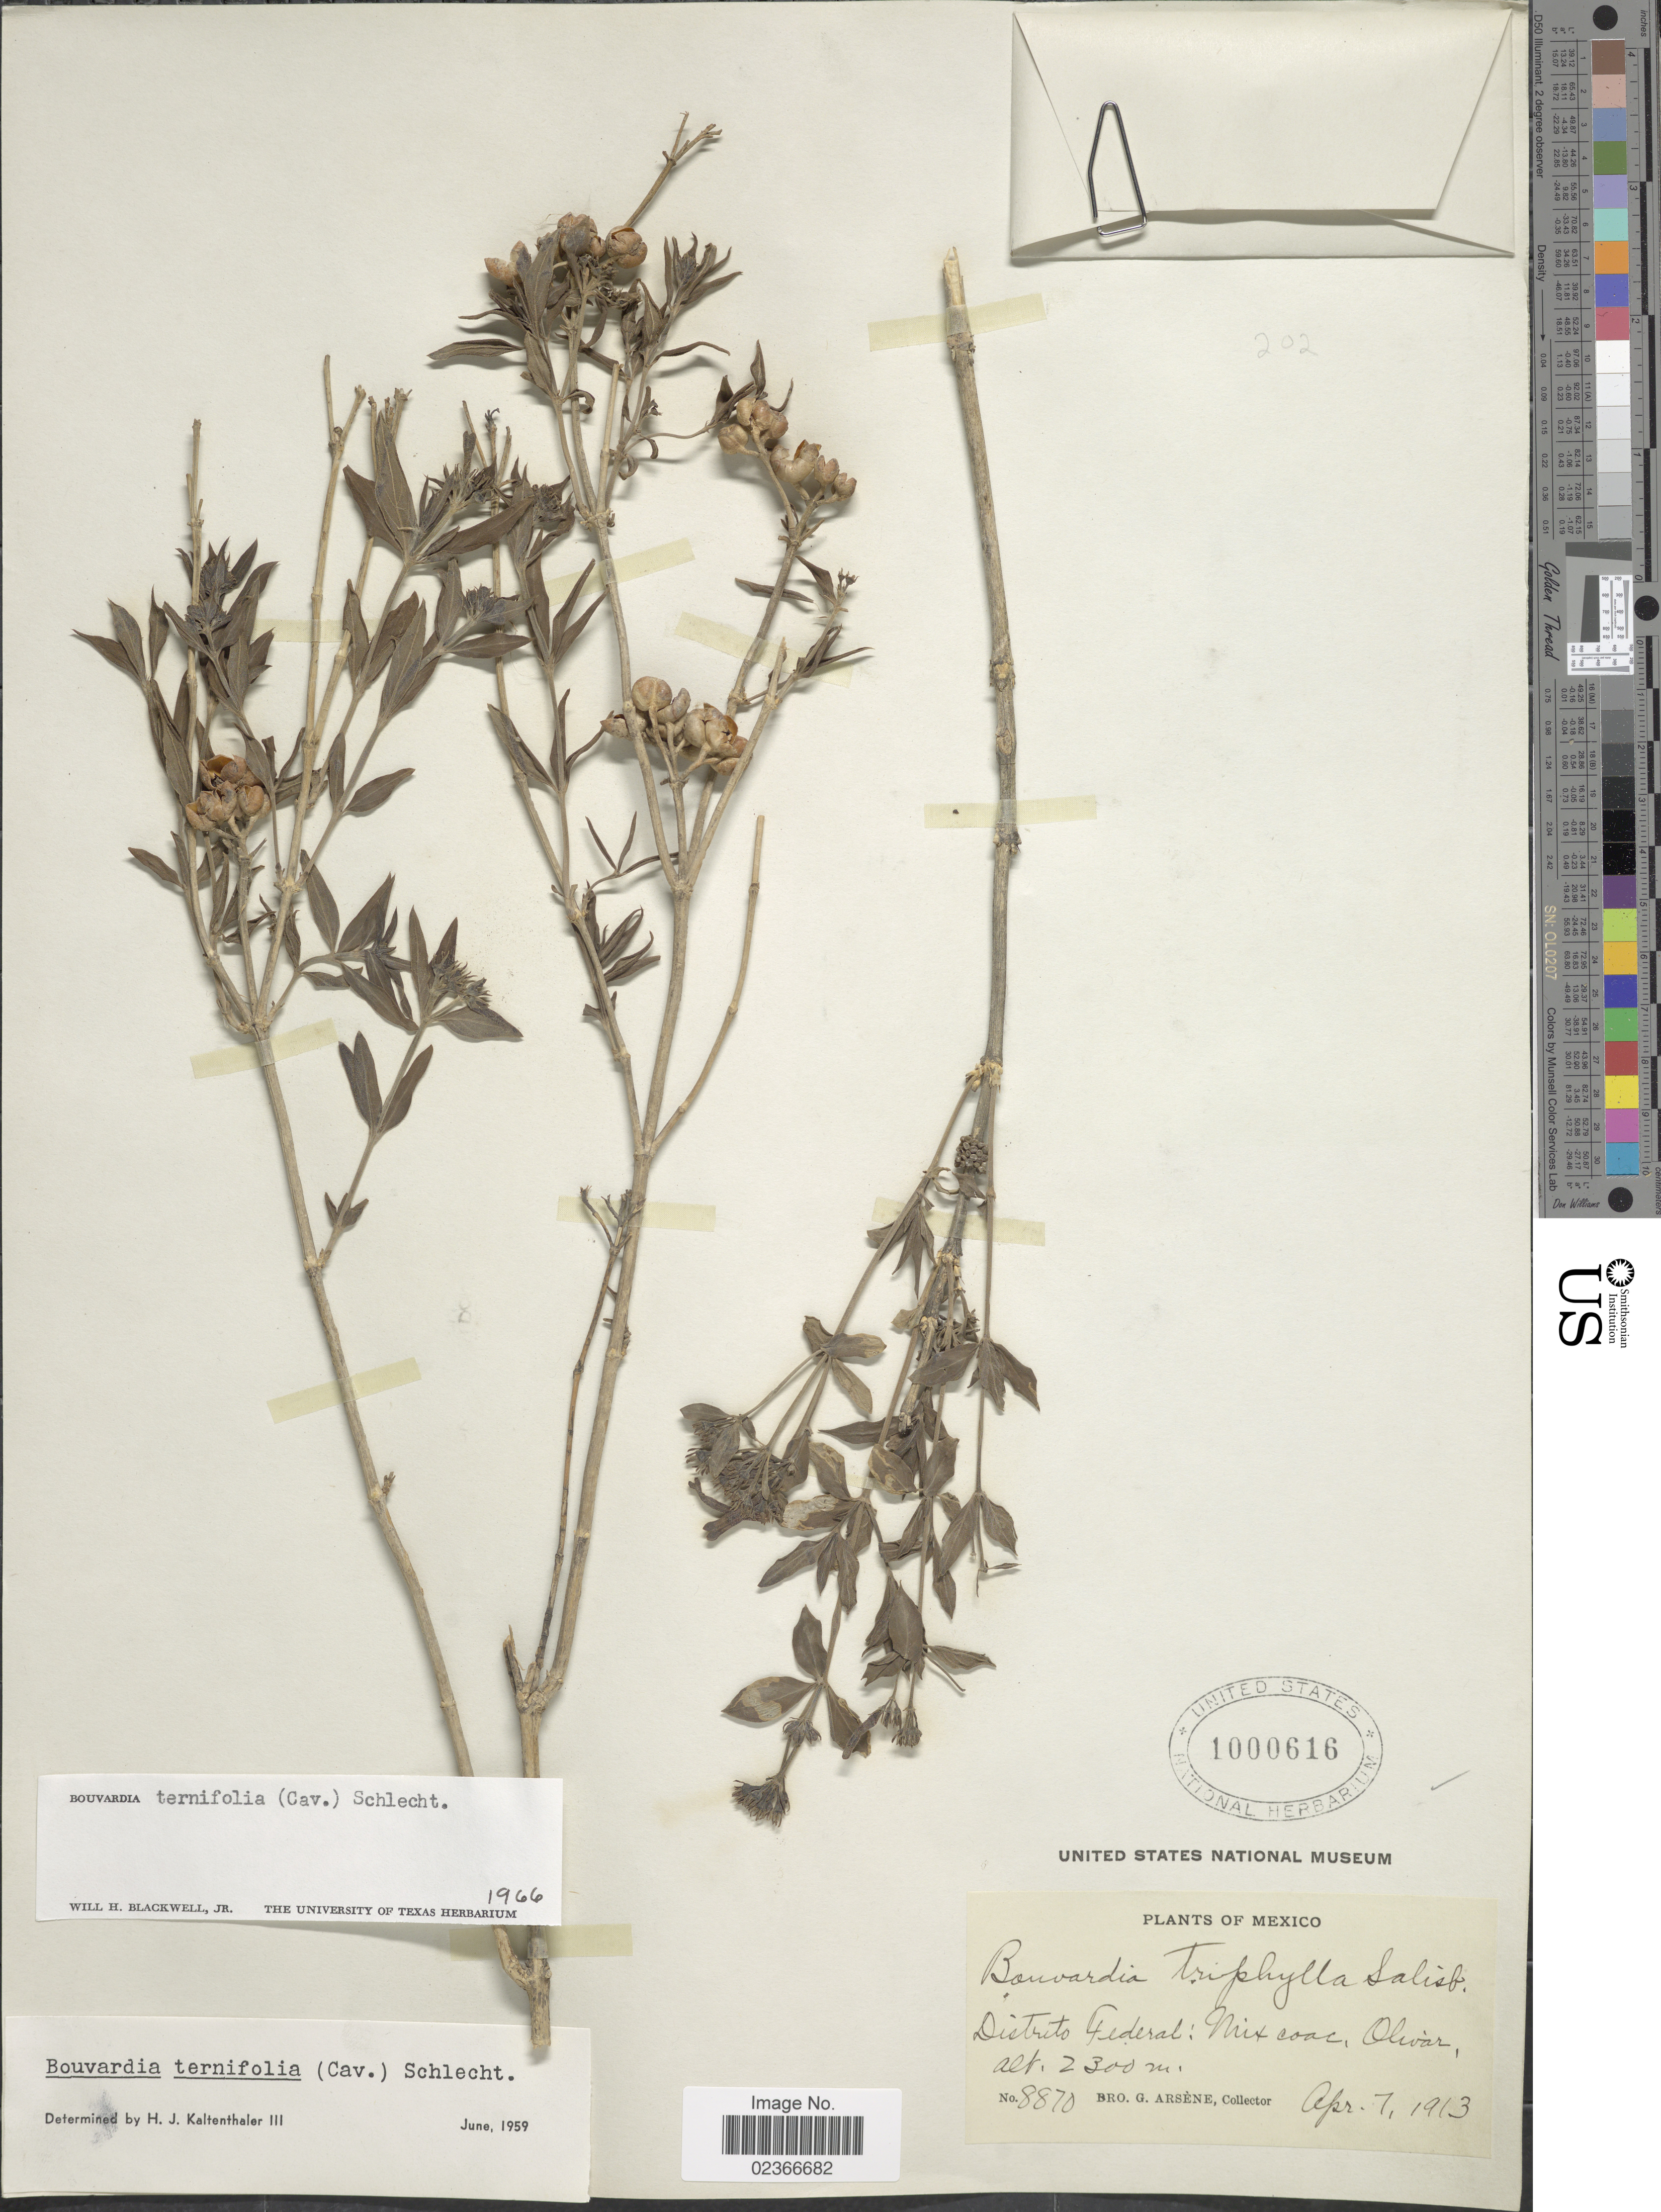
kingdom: Plantae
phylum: Tracheophyta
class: Magnoliopsida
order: Gentianales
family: Rubiaceae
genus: Bouvardia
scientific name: Bouvardia ternifolia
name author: (Cav.) Schltdl.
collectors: Bro. G. Arsène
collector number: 8870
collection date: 1913-04-07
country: Mexico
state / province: Distrito Federal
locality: Mix coac, Olivar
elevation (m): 2300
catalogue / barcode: US 1000616